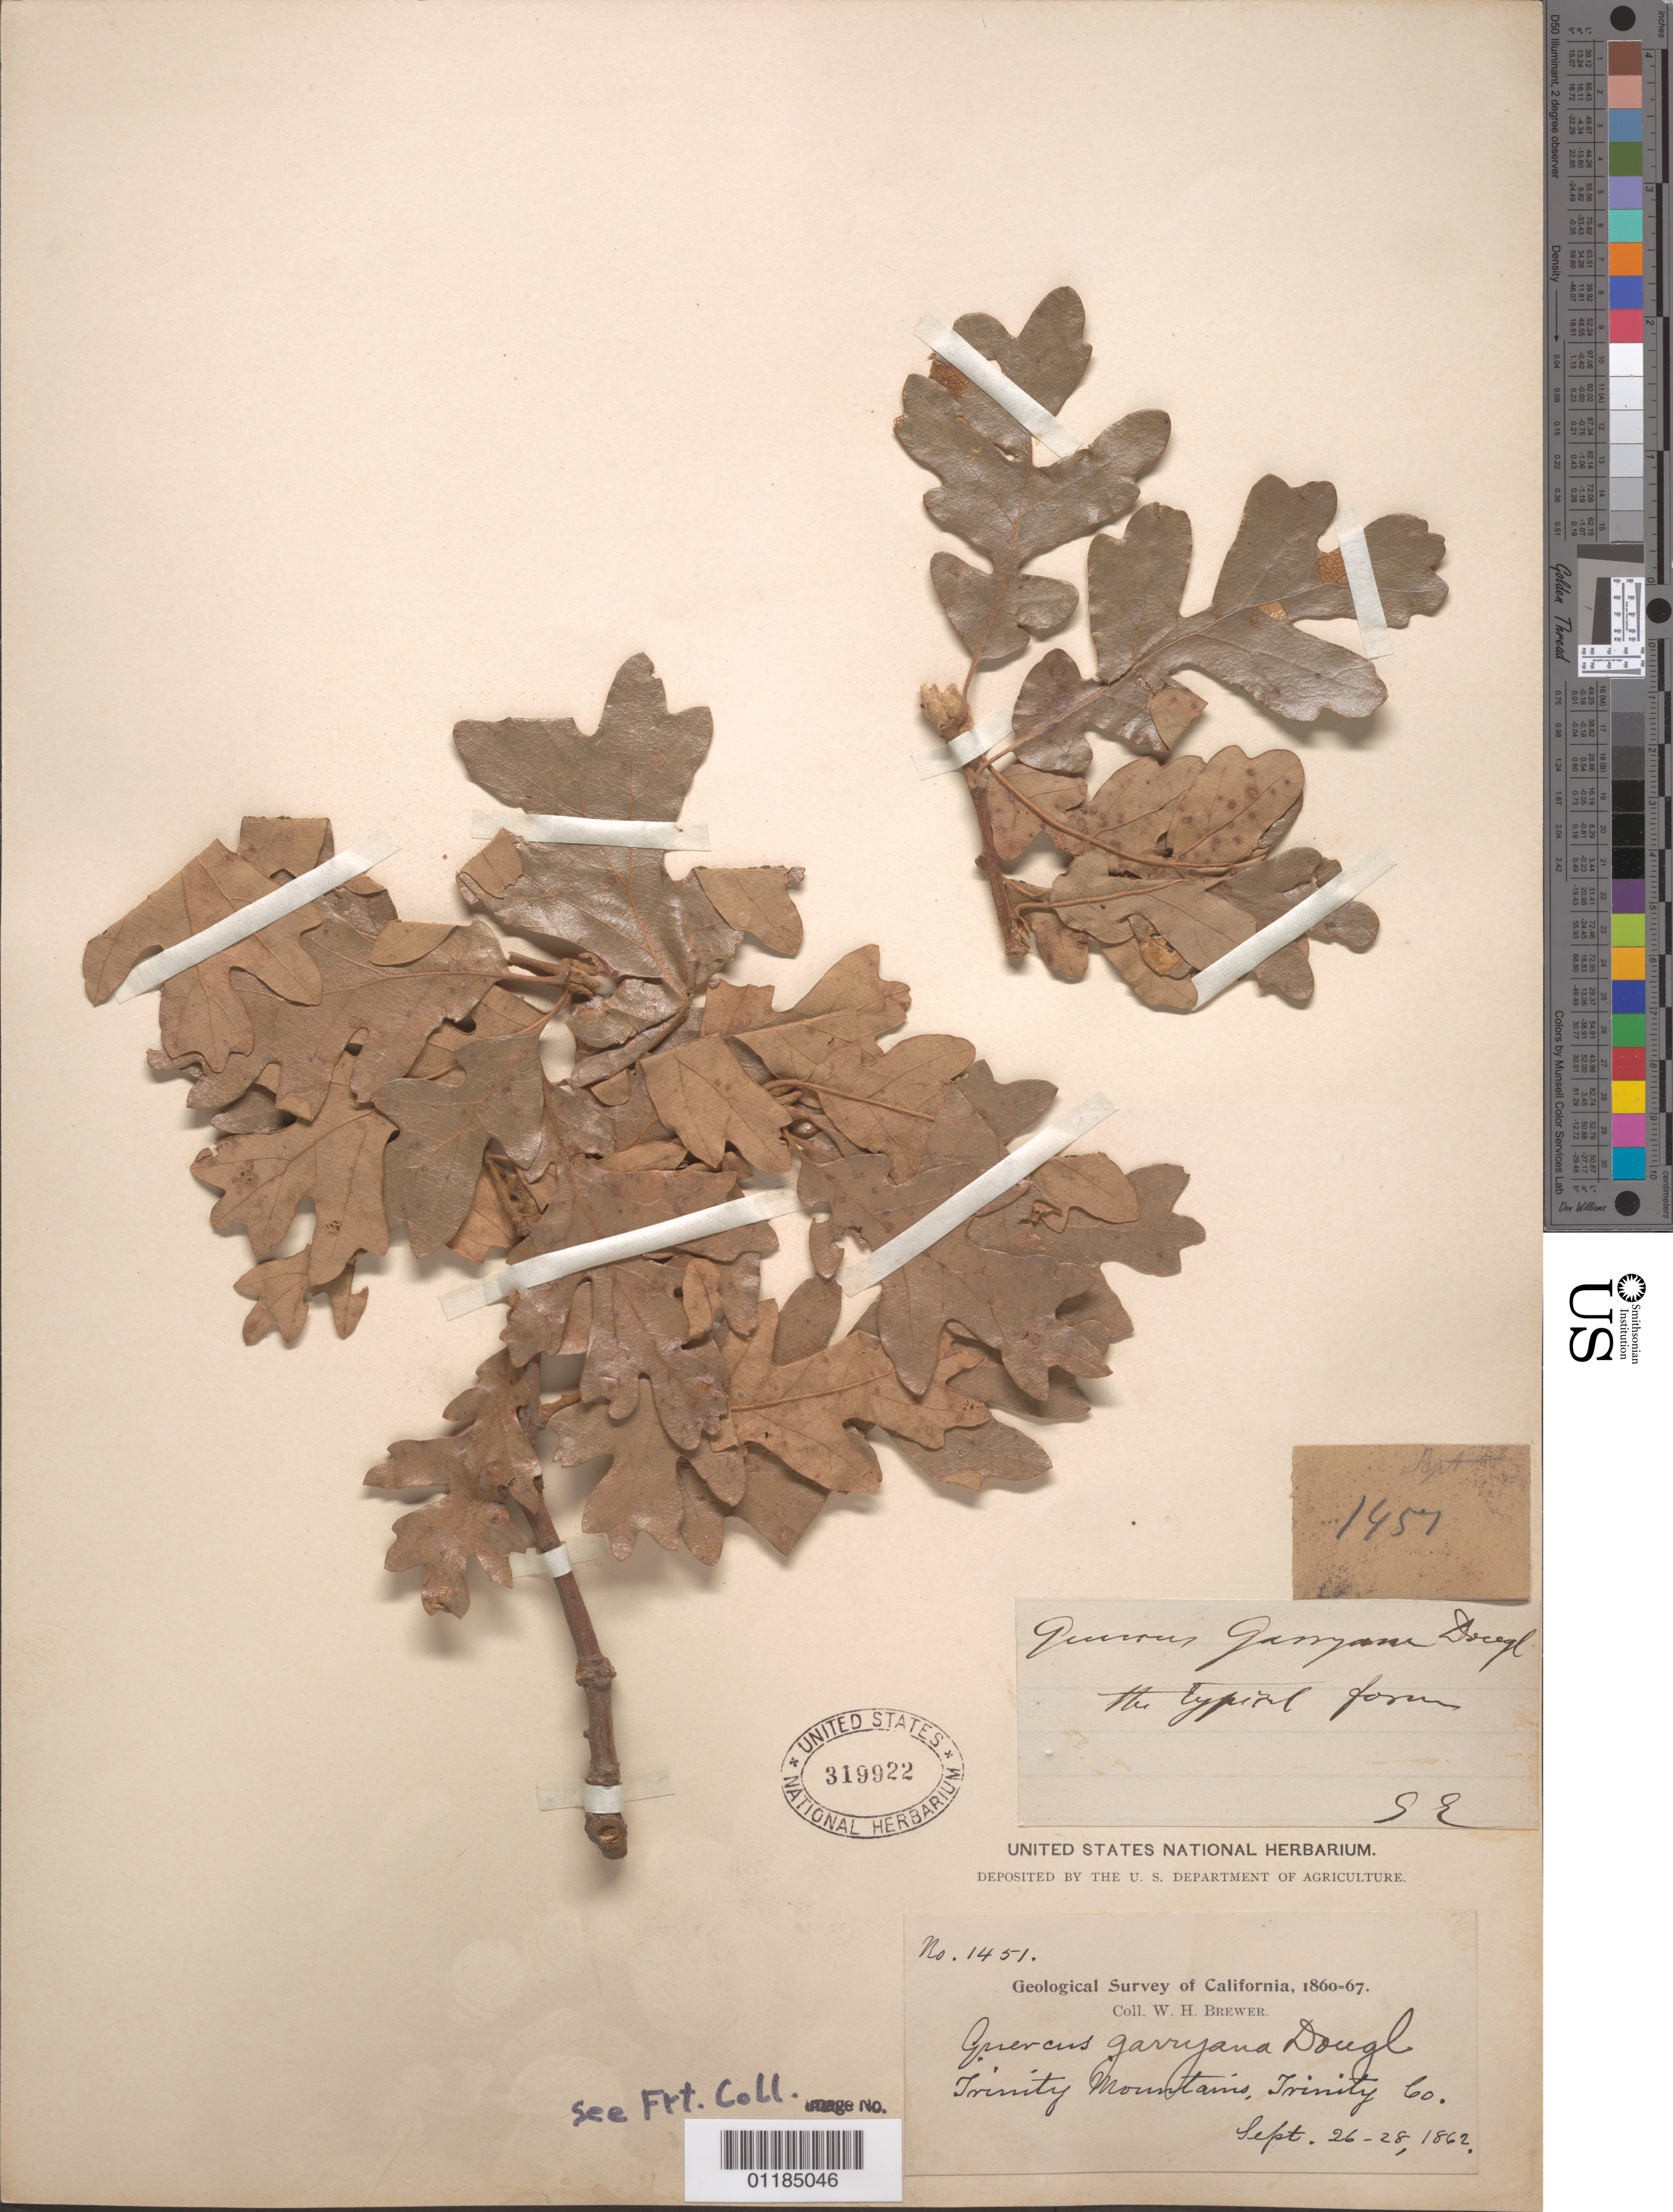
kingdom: Plantae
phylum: Tracheophyta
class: Magnoliopsida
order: Fagales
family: Fagaceae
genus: Quercus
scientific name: Quercus garryana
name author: Douglas ex Hook.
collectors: W. H. Brewer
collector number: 1451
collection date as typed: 26 Sep 1862 to 28 Sep 1862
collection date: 1862-09-26/1862-09-28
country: United States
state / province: California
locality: Trinity mountains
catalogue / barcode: US 319922